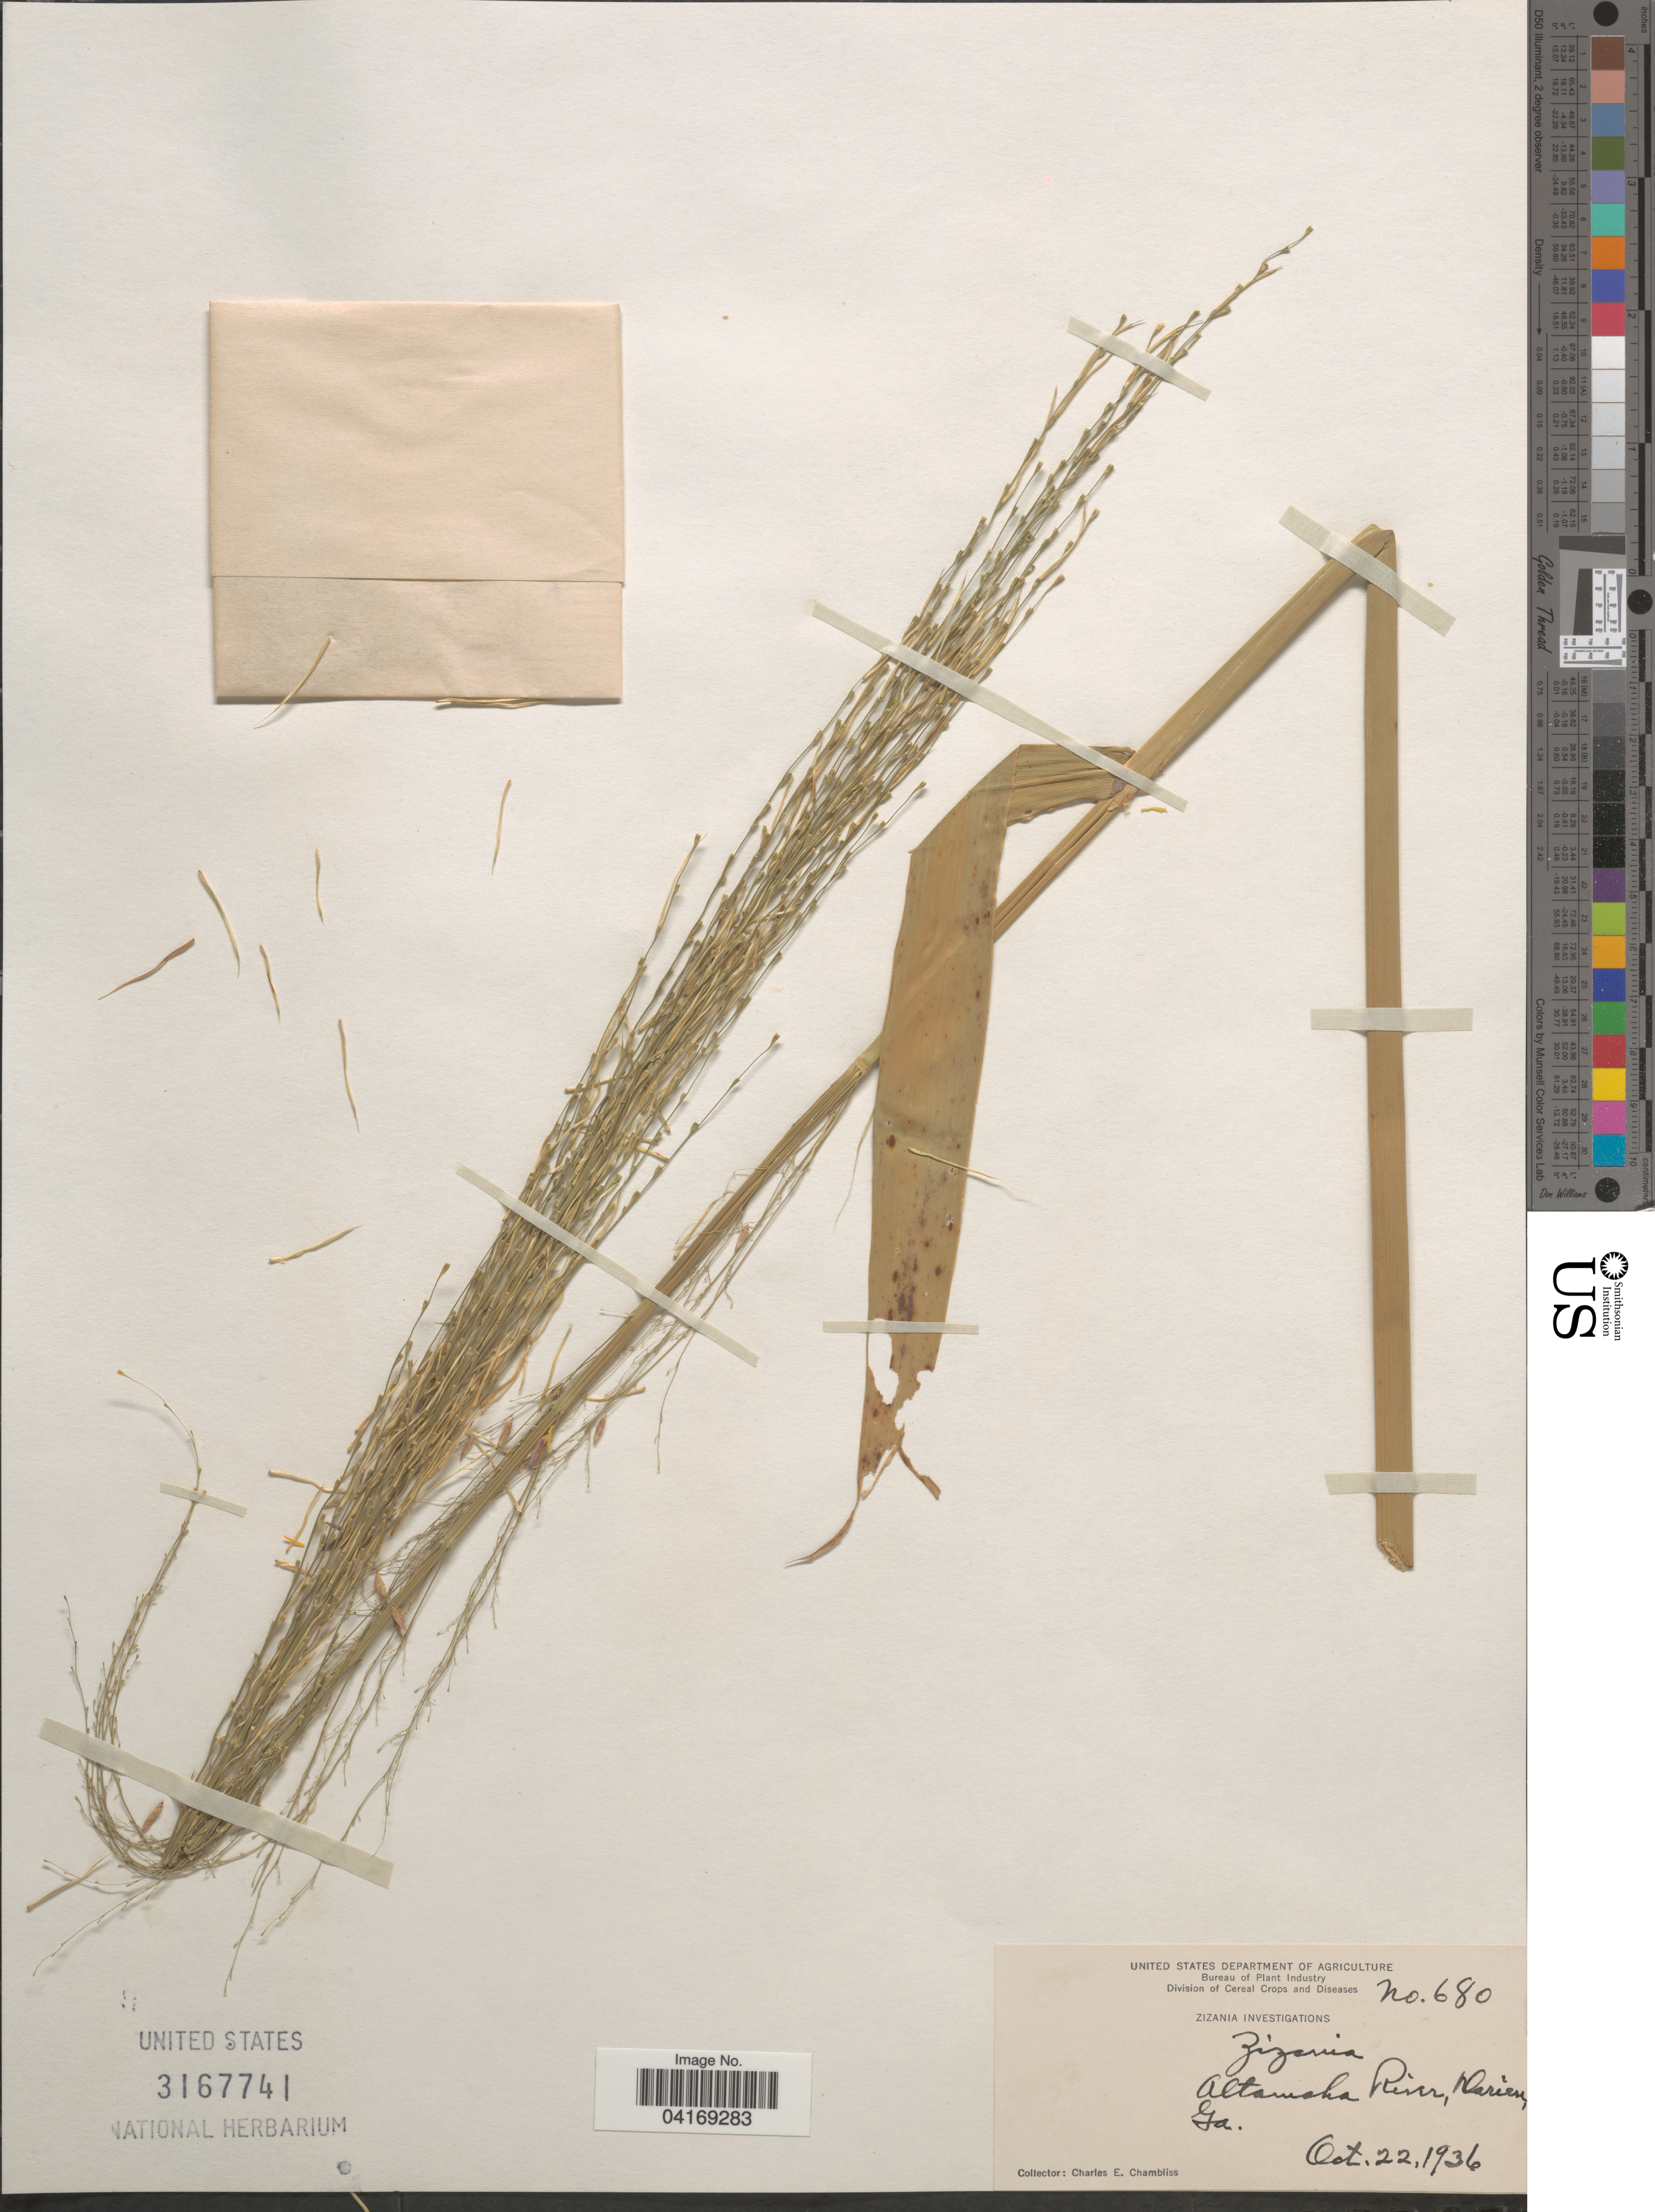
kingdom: Plantae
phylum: Tracheophyta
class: Liliopsida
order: Poales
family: Poaceae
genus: Zizania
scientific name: Zizania sp.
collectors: C. Chambliss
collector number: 680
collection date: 1936-10-22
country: United States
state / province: Georgia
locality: Altamaha River, Darien.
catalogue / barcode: US 3167741